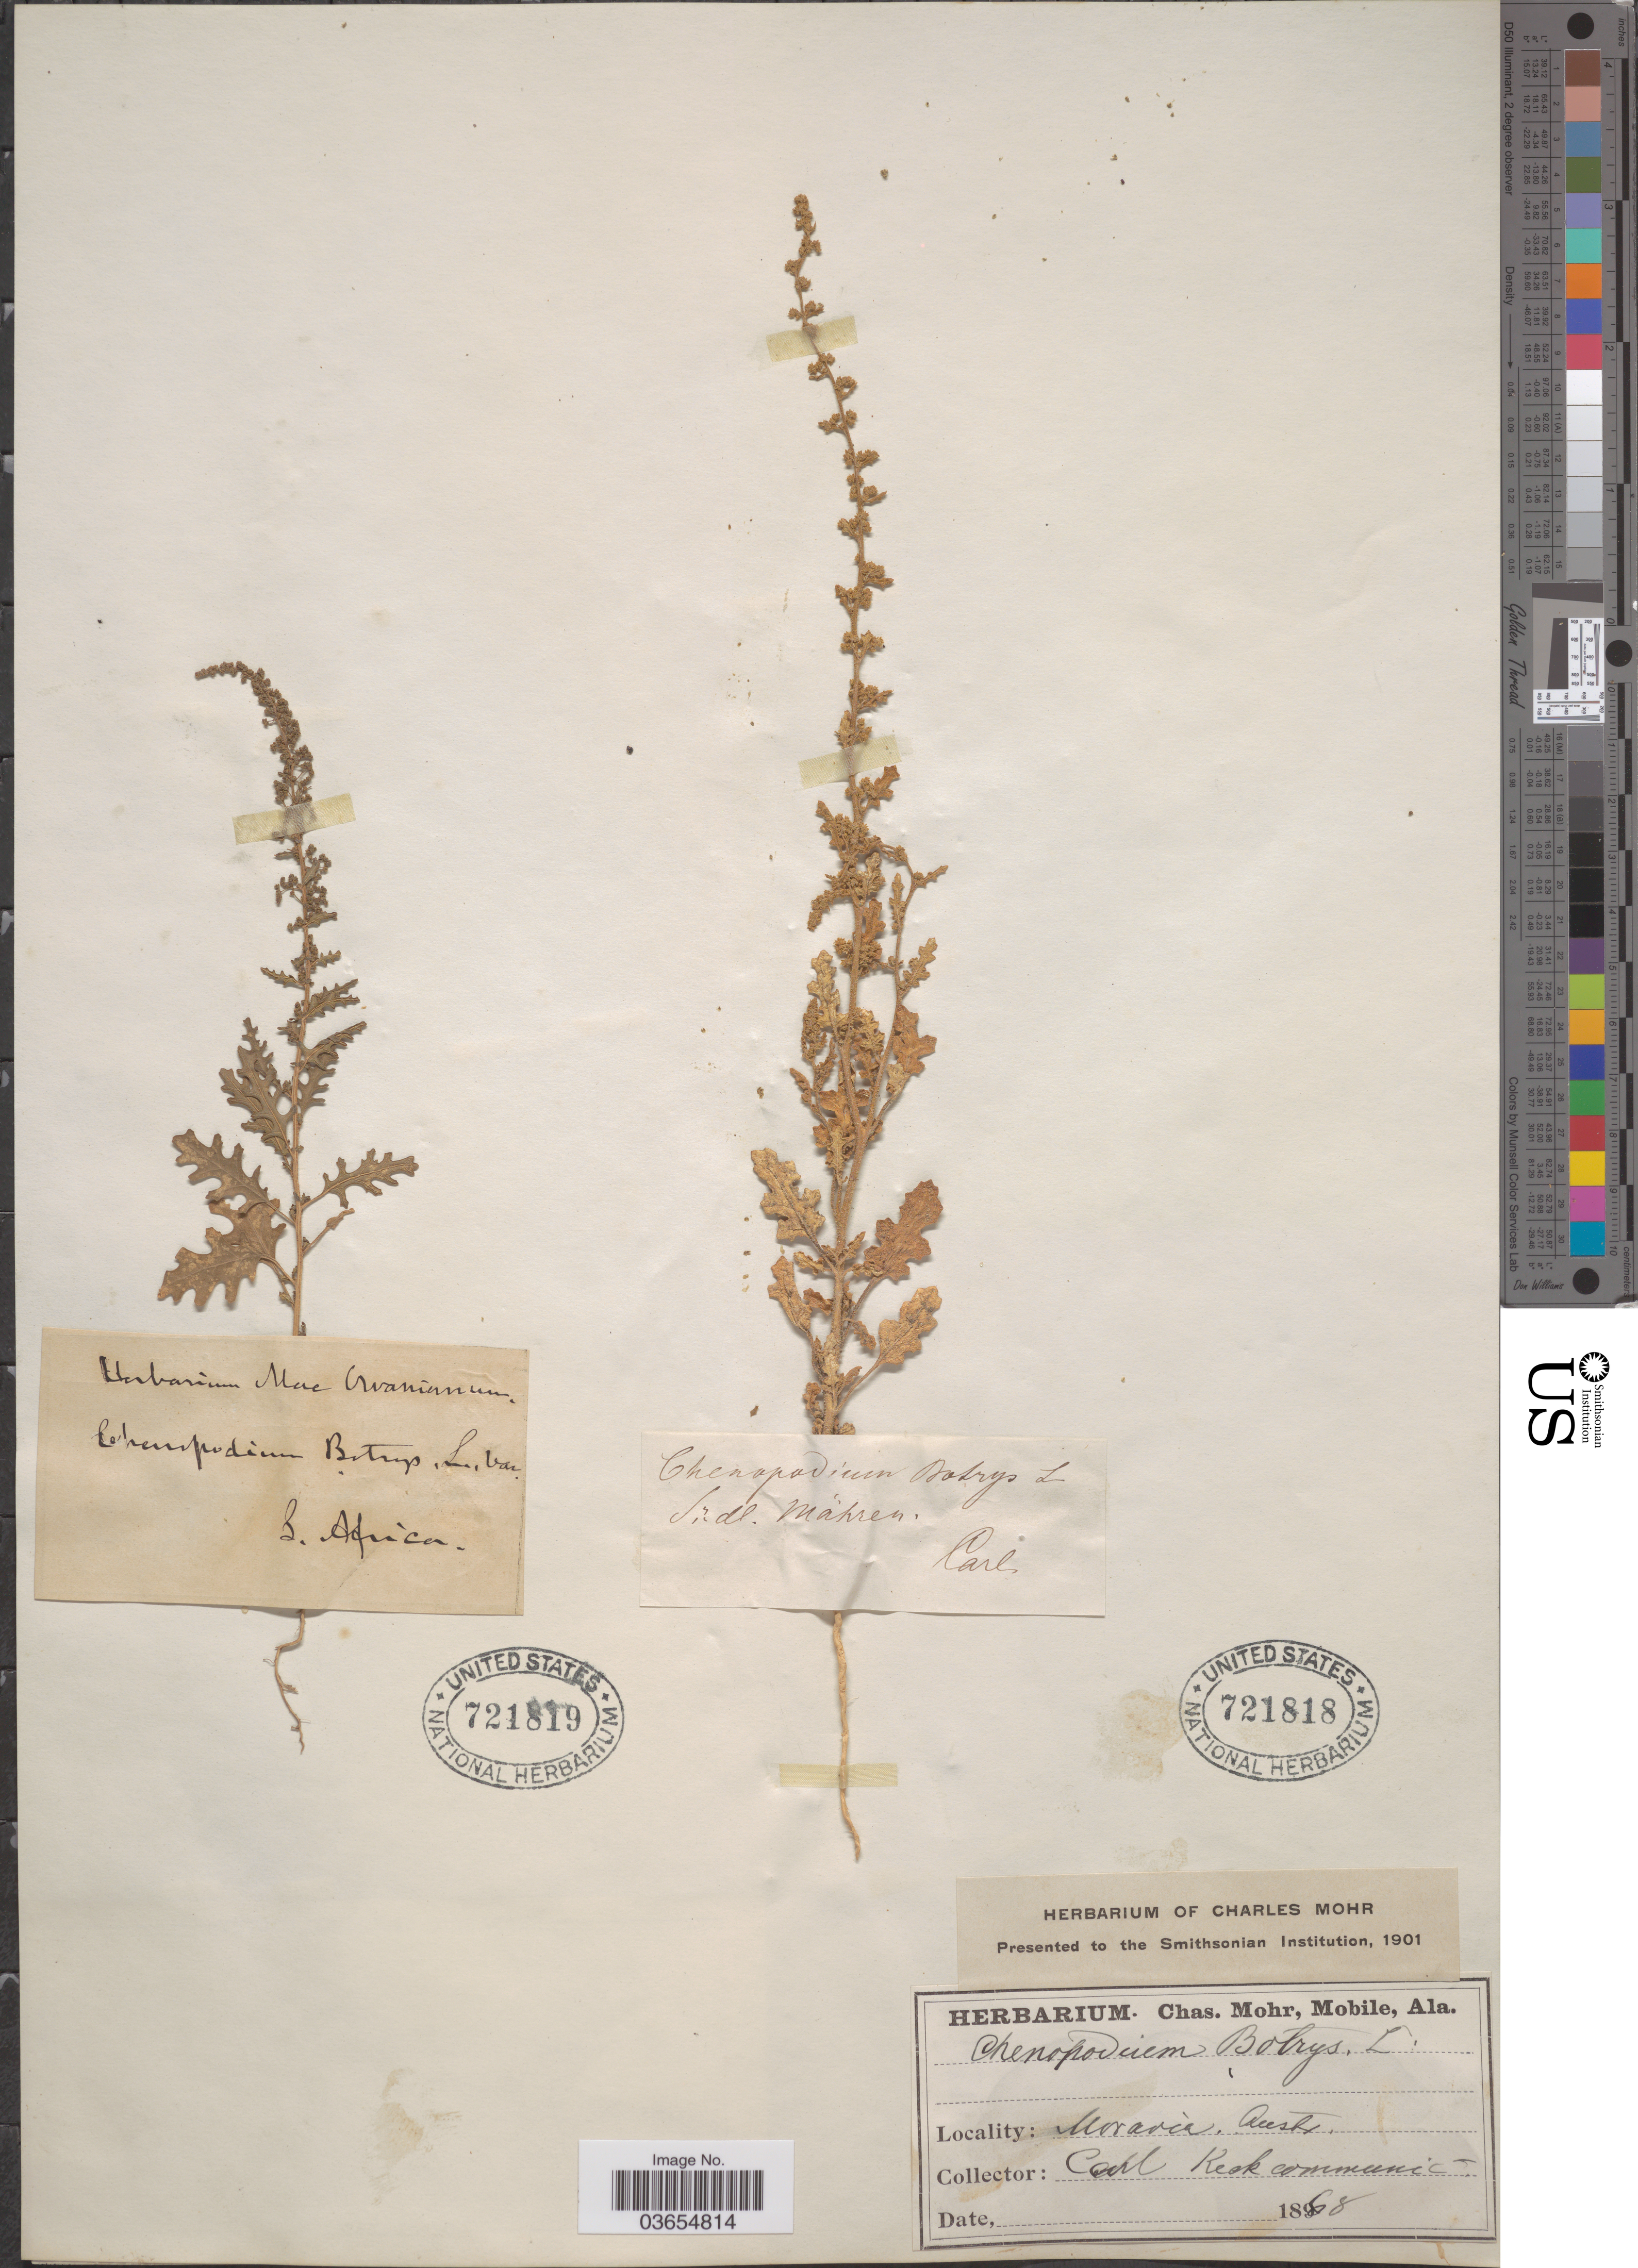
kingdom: Plantae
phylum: Tracheophyta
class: Magnoliopsida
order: Caryophyllales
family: Amaranthaceae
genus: Chenopodium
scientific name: Chenopodium botrys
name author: L.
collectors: -- Keck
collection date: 1868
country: Czechia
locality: Sïdl. Mähren. [unsure placement] Moravia. Austr.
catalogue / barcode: US 721818-2